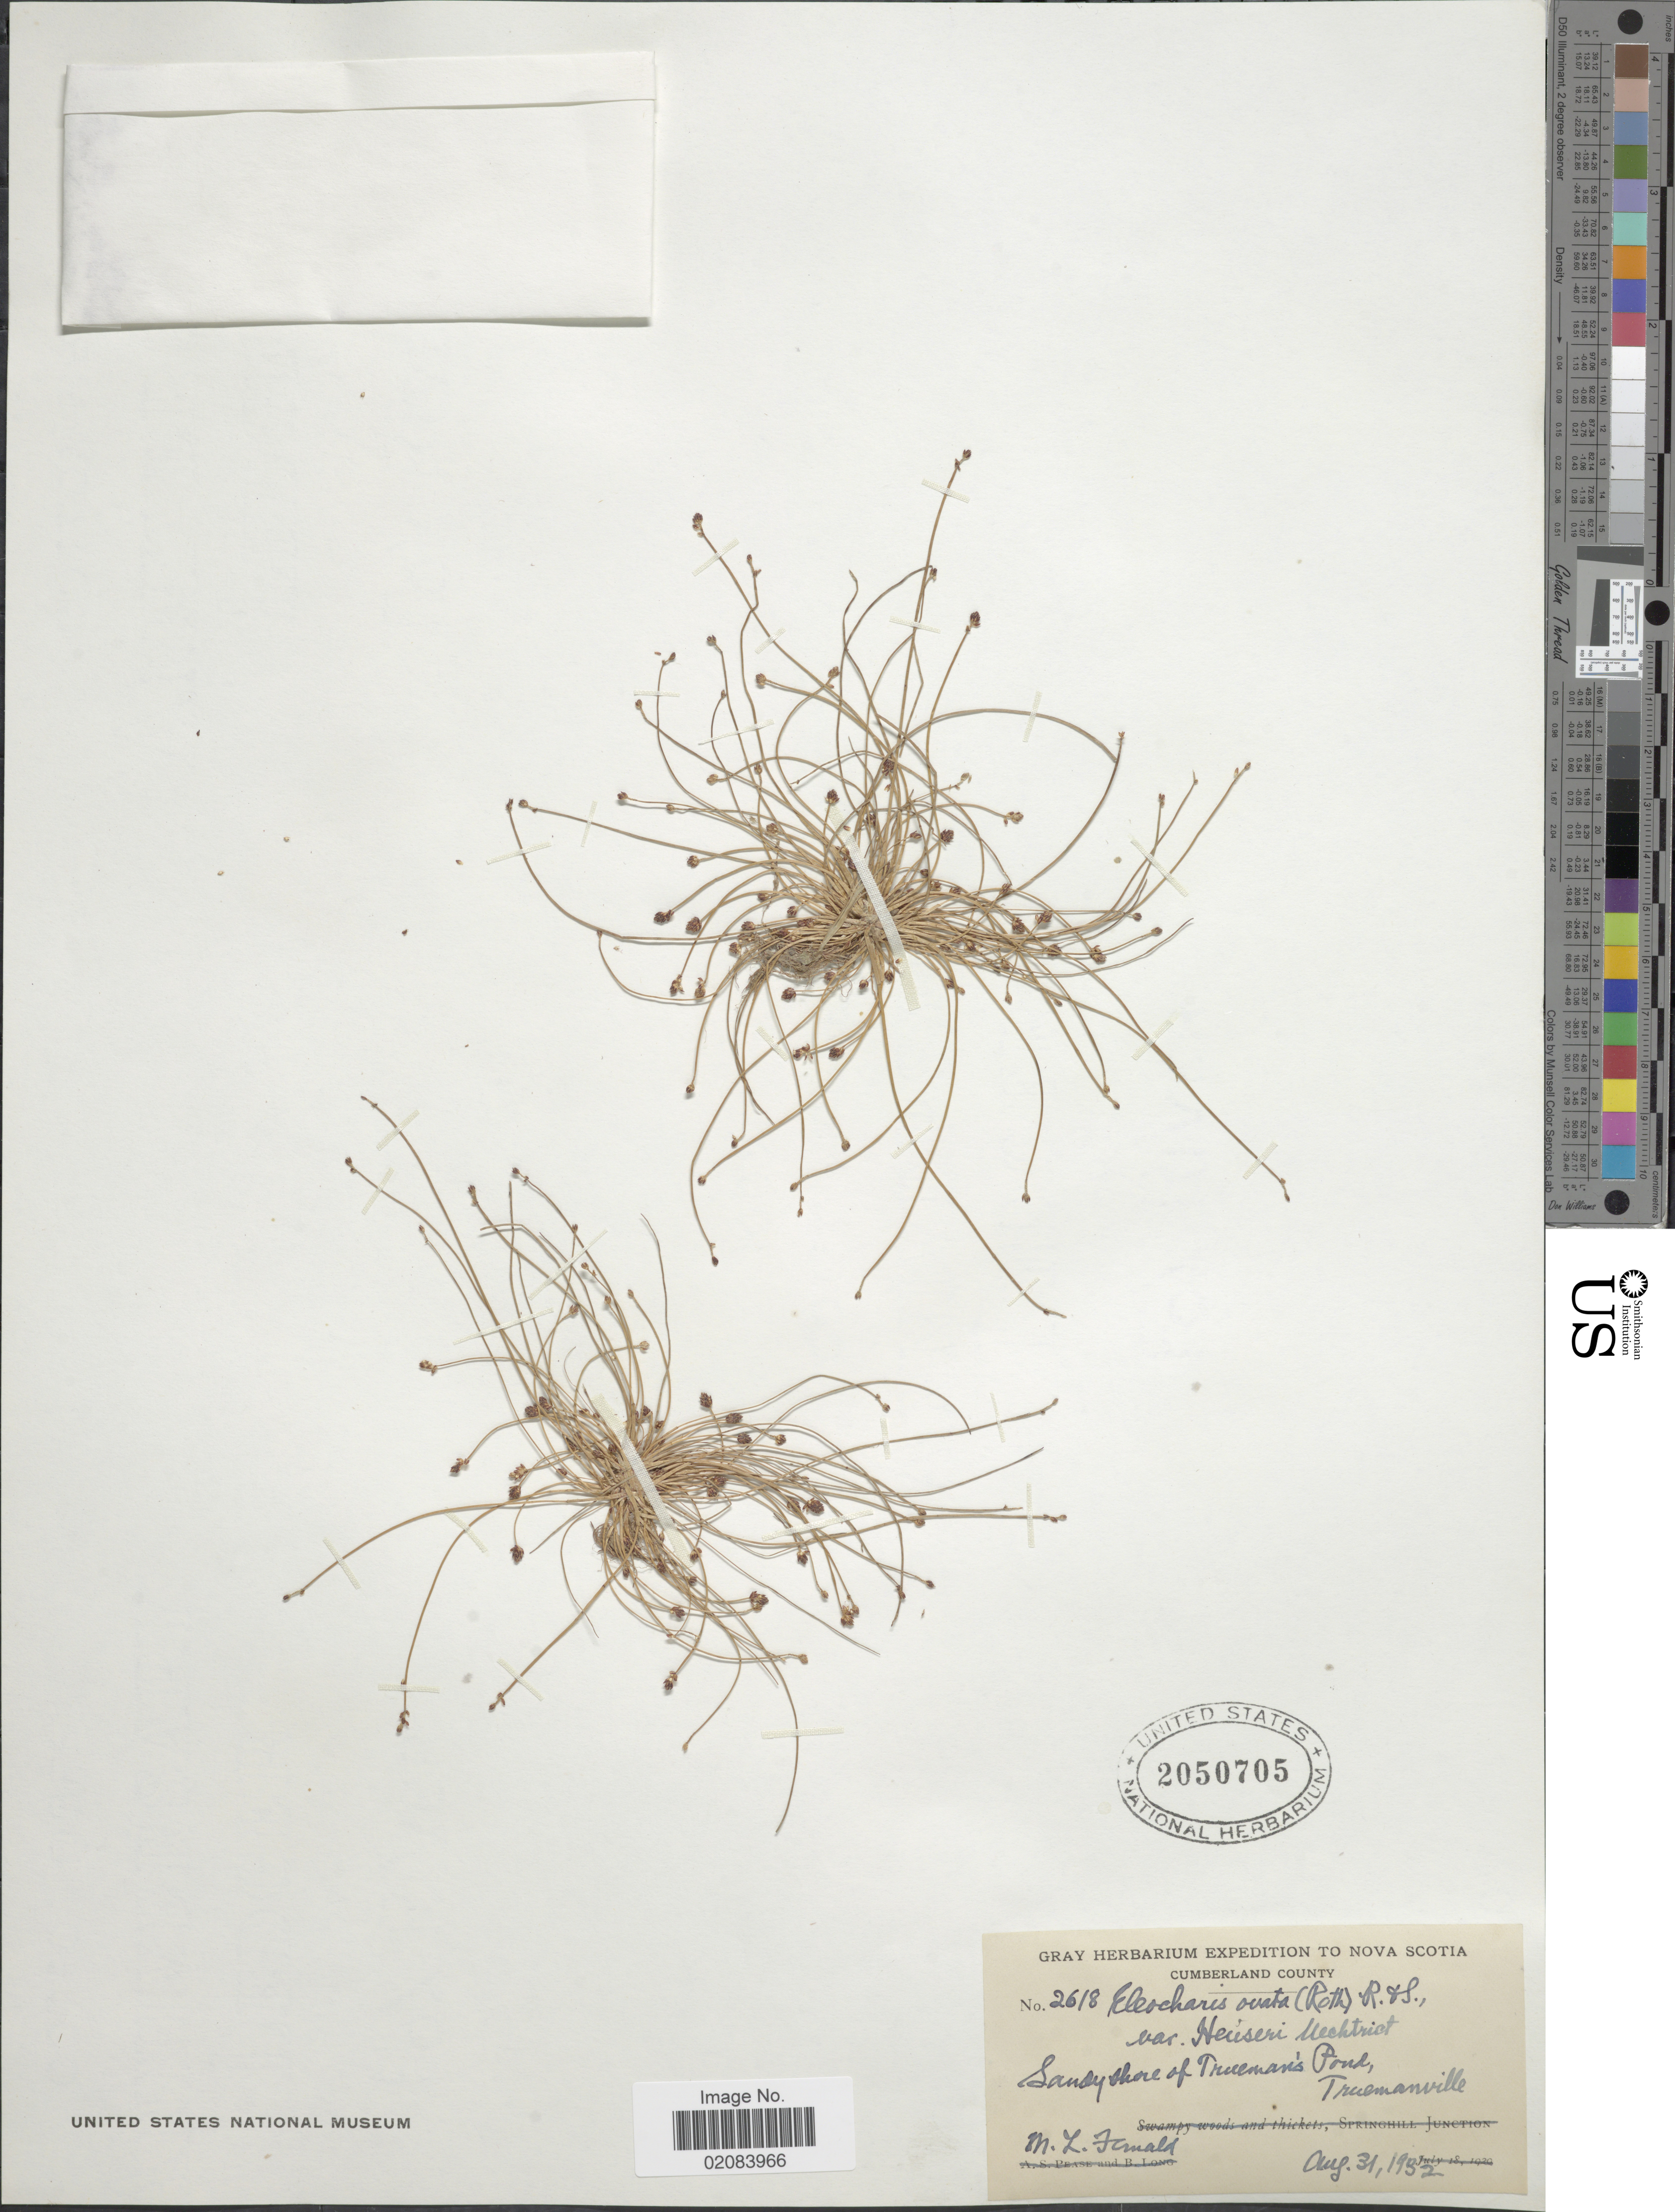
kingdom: Plantae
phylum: Tracheophyta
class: Liliopsida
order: Poales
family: Cyperaceae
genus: Eleocharis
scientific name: Eleocharis ovata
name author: (Roth) Roem. & Schult.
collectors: M. L. Fernald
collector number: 2618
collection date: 1952-08-31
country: Canada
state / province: Nova Scotia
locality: Cumberland County. Sandy shore of Trueman's Pond, Truemanville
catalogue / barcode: US 2050705